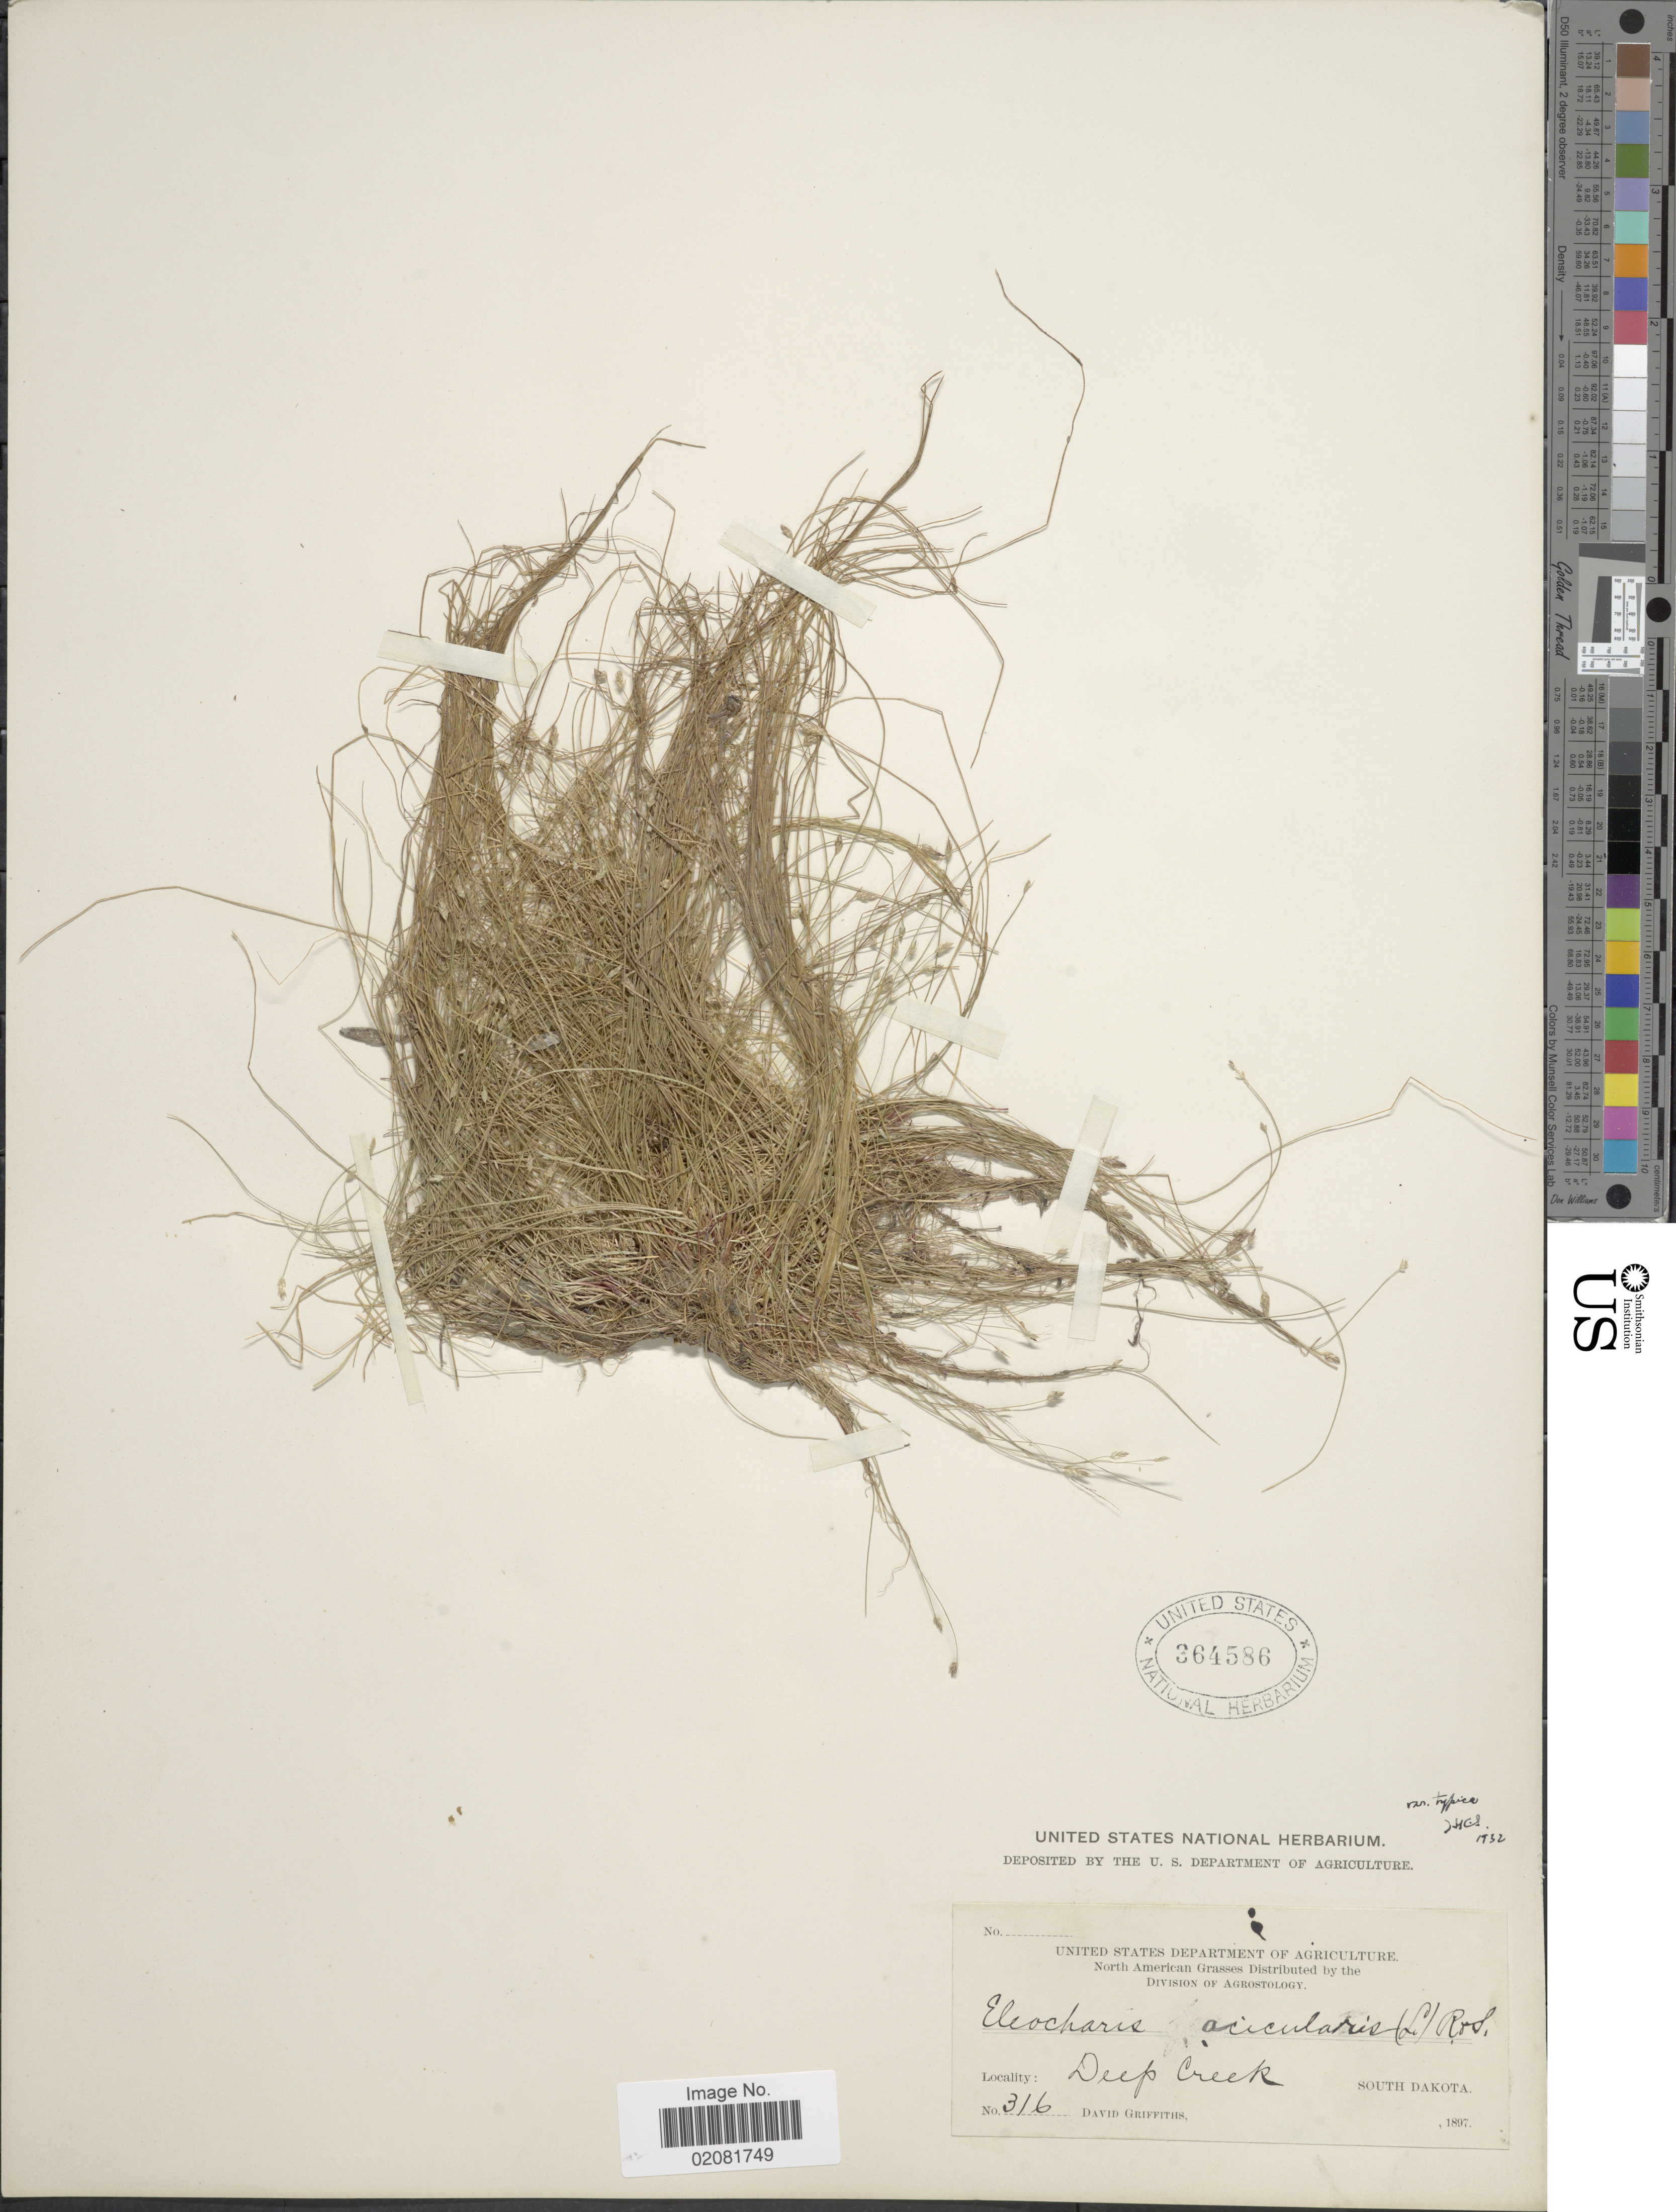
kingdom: Plantae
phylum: Tracheophyta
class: Liliopsida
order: Poales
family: Cyperaceae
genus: Eleocharis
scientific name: Eleocharis acicularis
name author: (L.) Roem. & Schult.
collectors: D. Griffiths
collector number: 316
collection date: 1897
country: United States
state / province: South Dakota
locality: Deep Creek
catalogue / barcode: US 364586